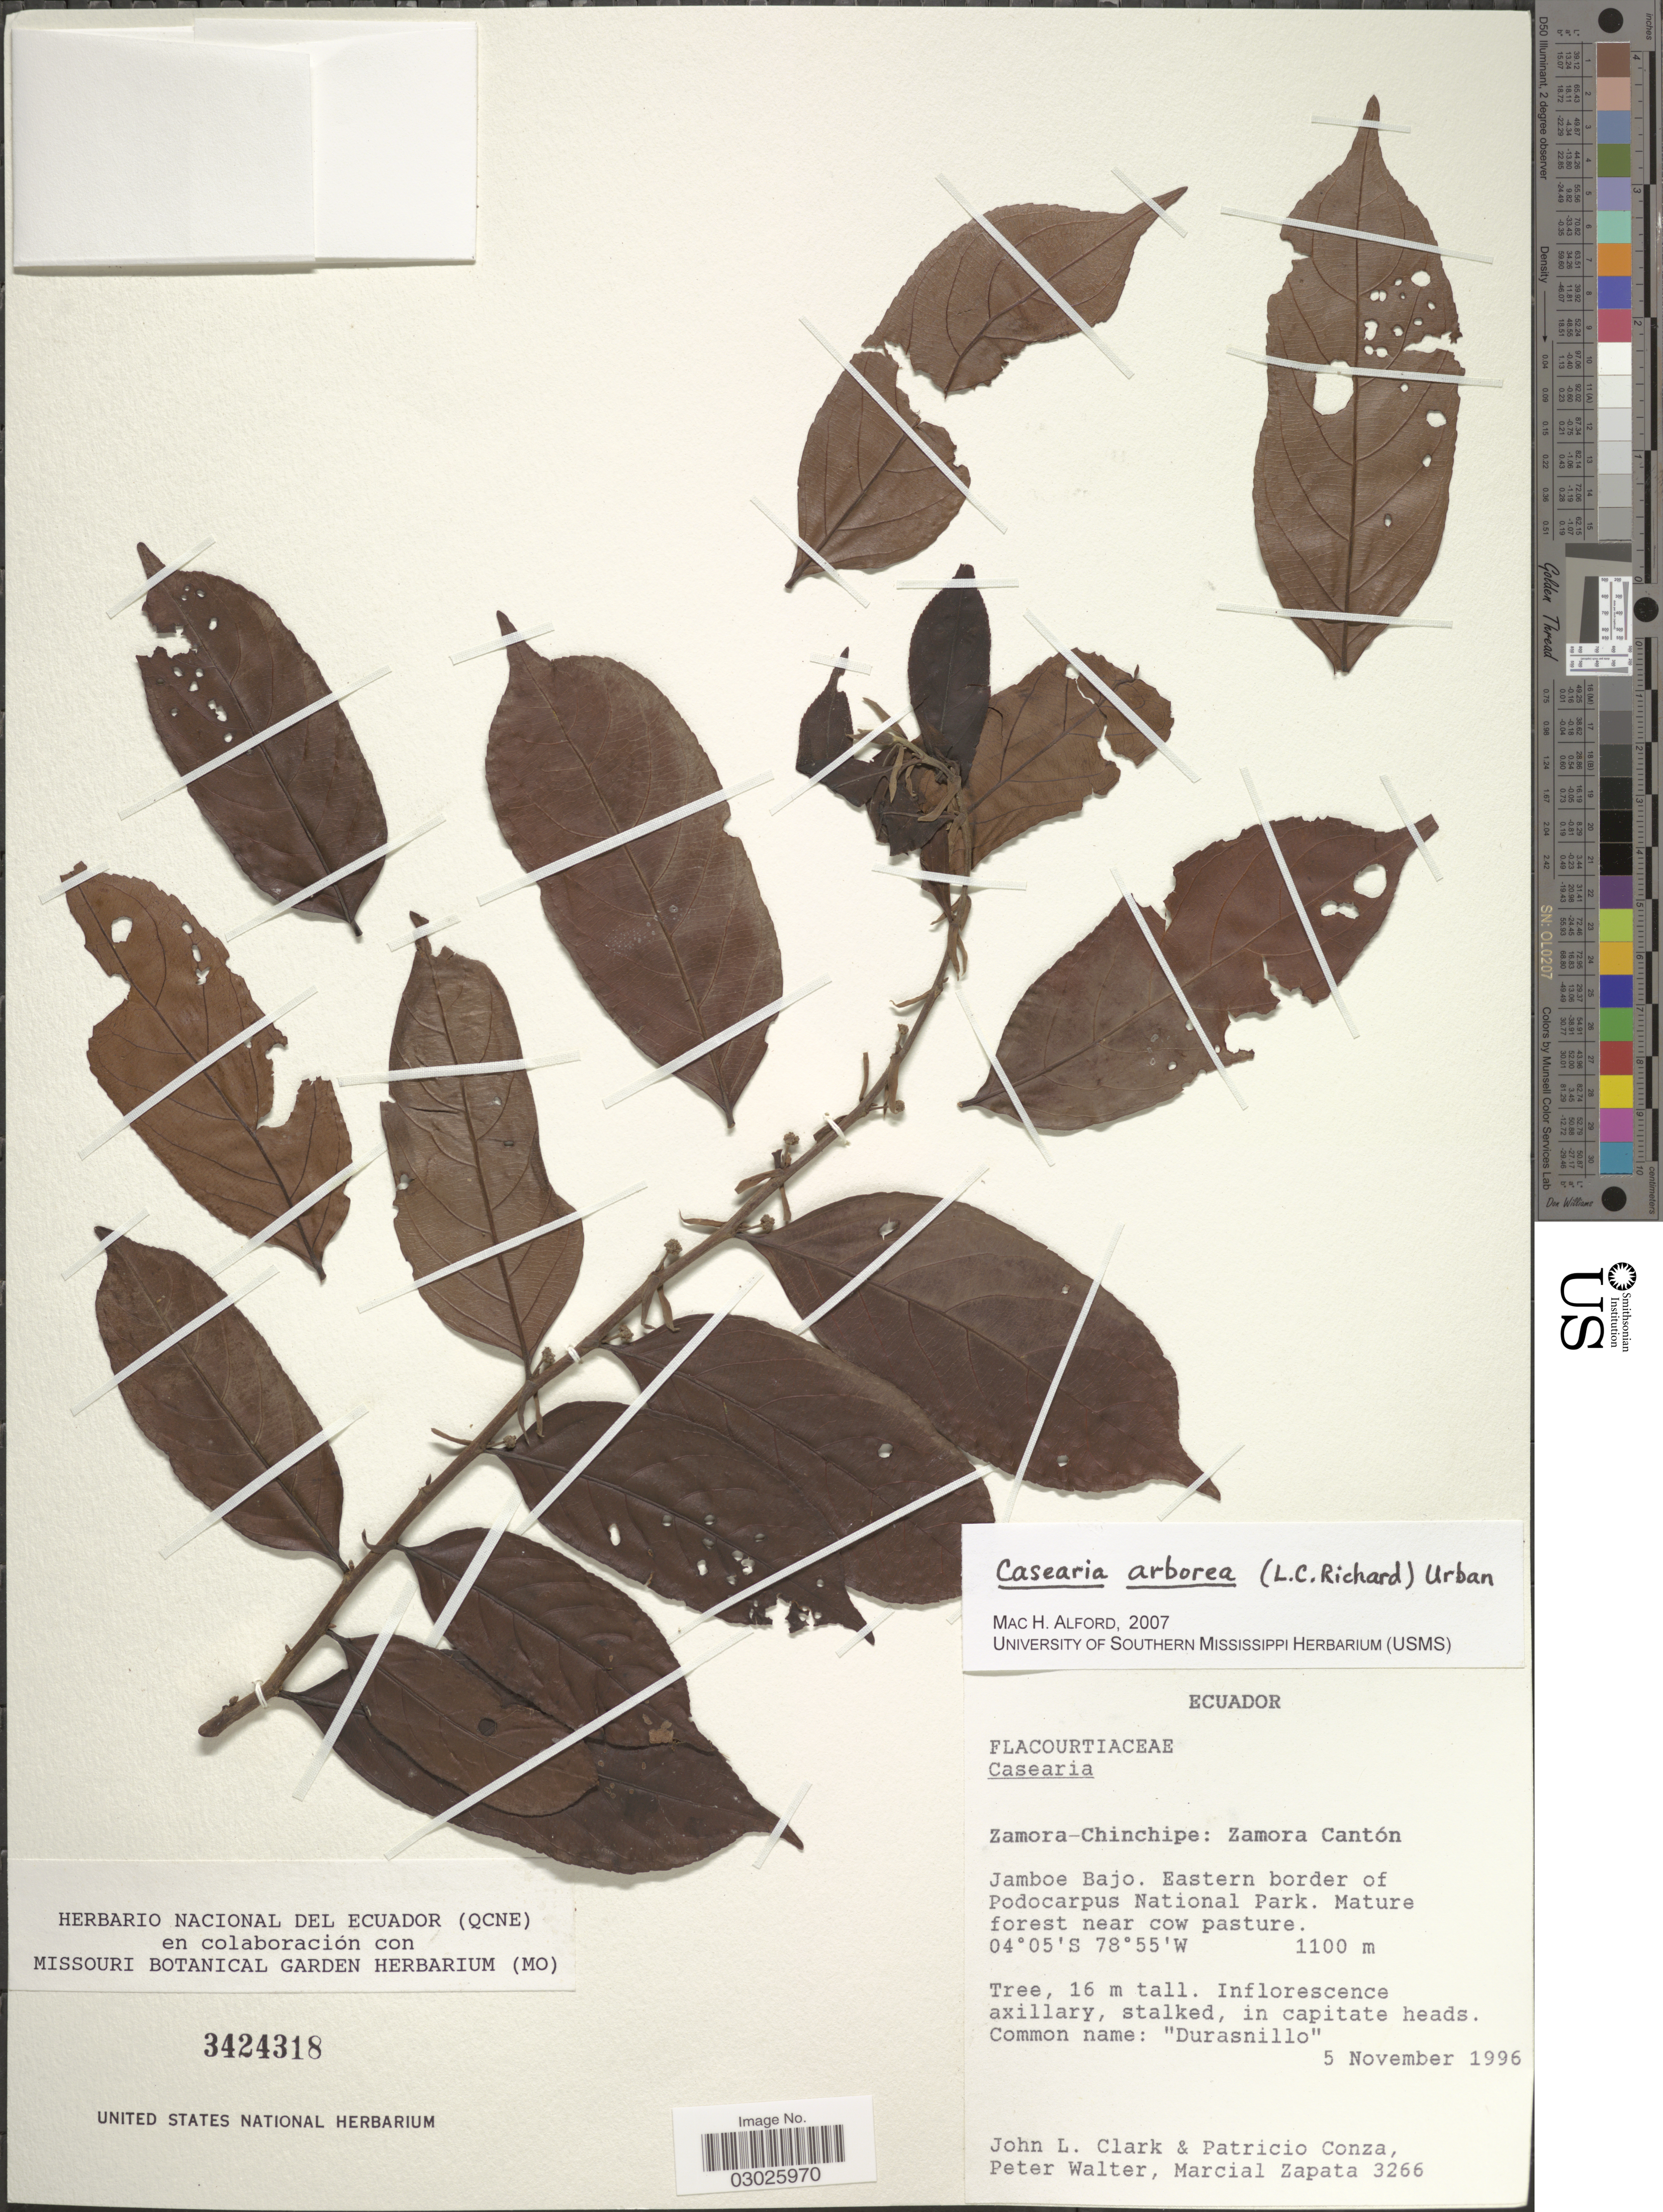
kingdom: Plantae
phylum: Tracheophyta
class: Magnoliopsida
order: Malpighiales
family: Salicaceae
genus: Casearia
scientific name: Casearia arborea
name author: (Rich.) Urb.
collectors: J. L. Clark, P. Conza, P. Walter & M. Zapata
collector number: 3266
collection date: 1996-11-05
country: Ecuador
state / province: Zamora-Chinchipe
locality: Zamora Cantón. Jamboe Bajo. Eastern border of Podocarpus National Park. Mature forest near cow pasture.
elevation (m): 1100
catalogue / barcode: US 3424318